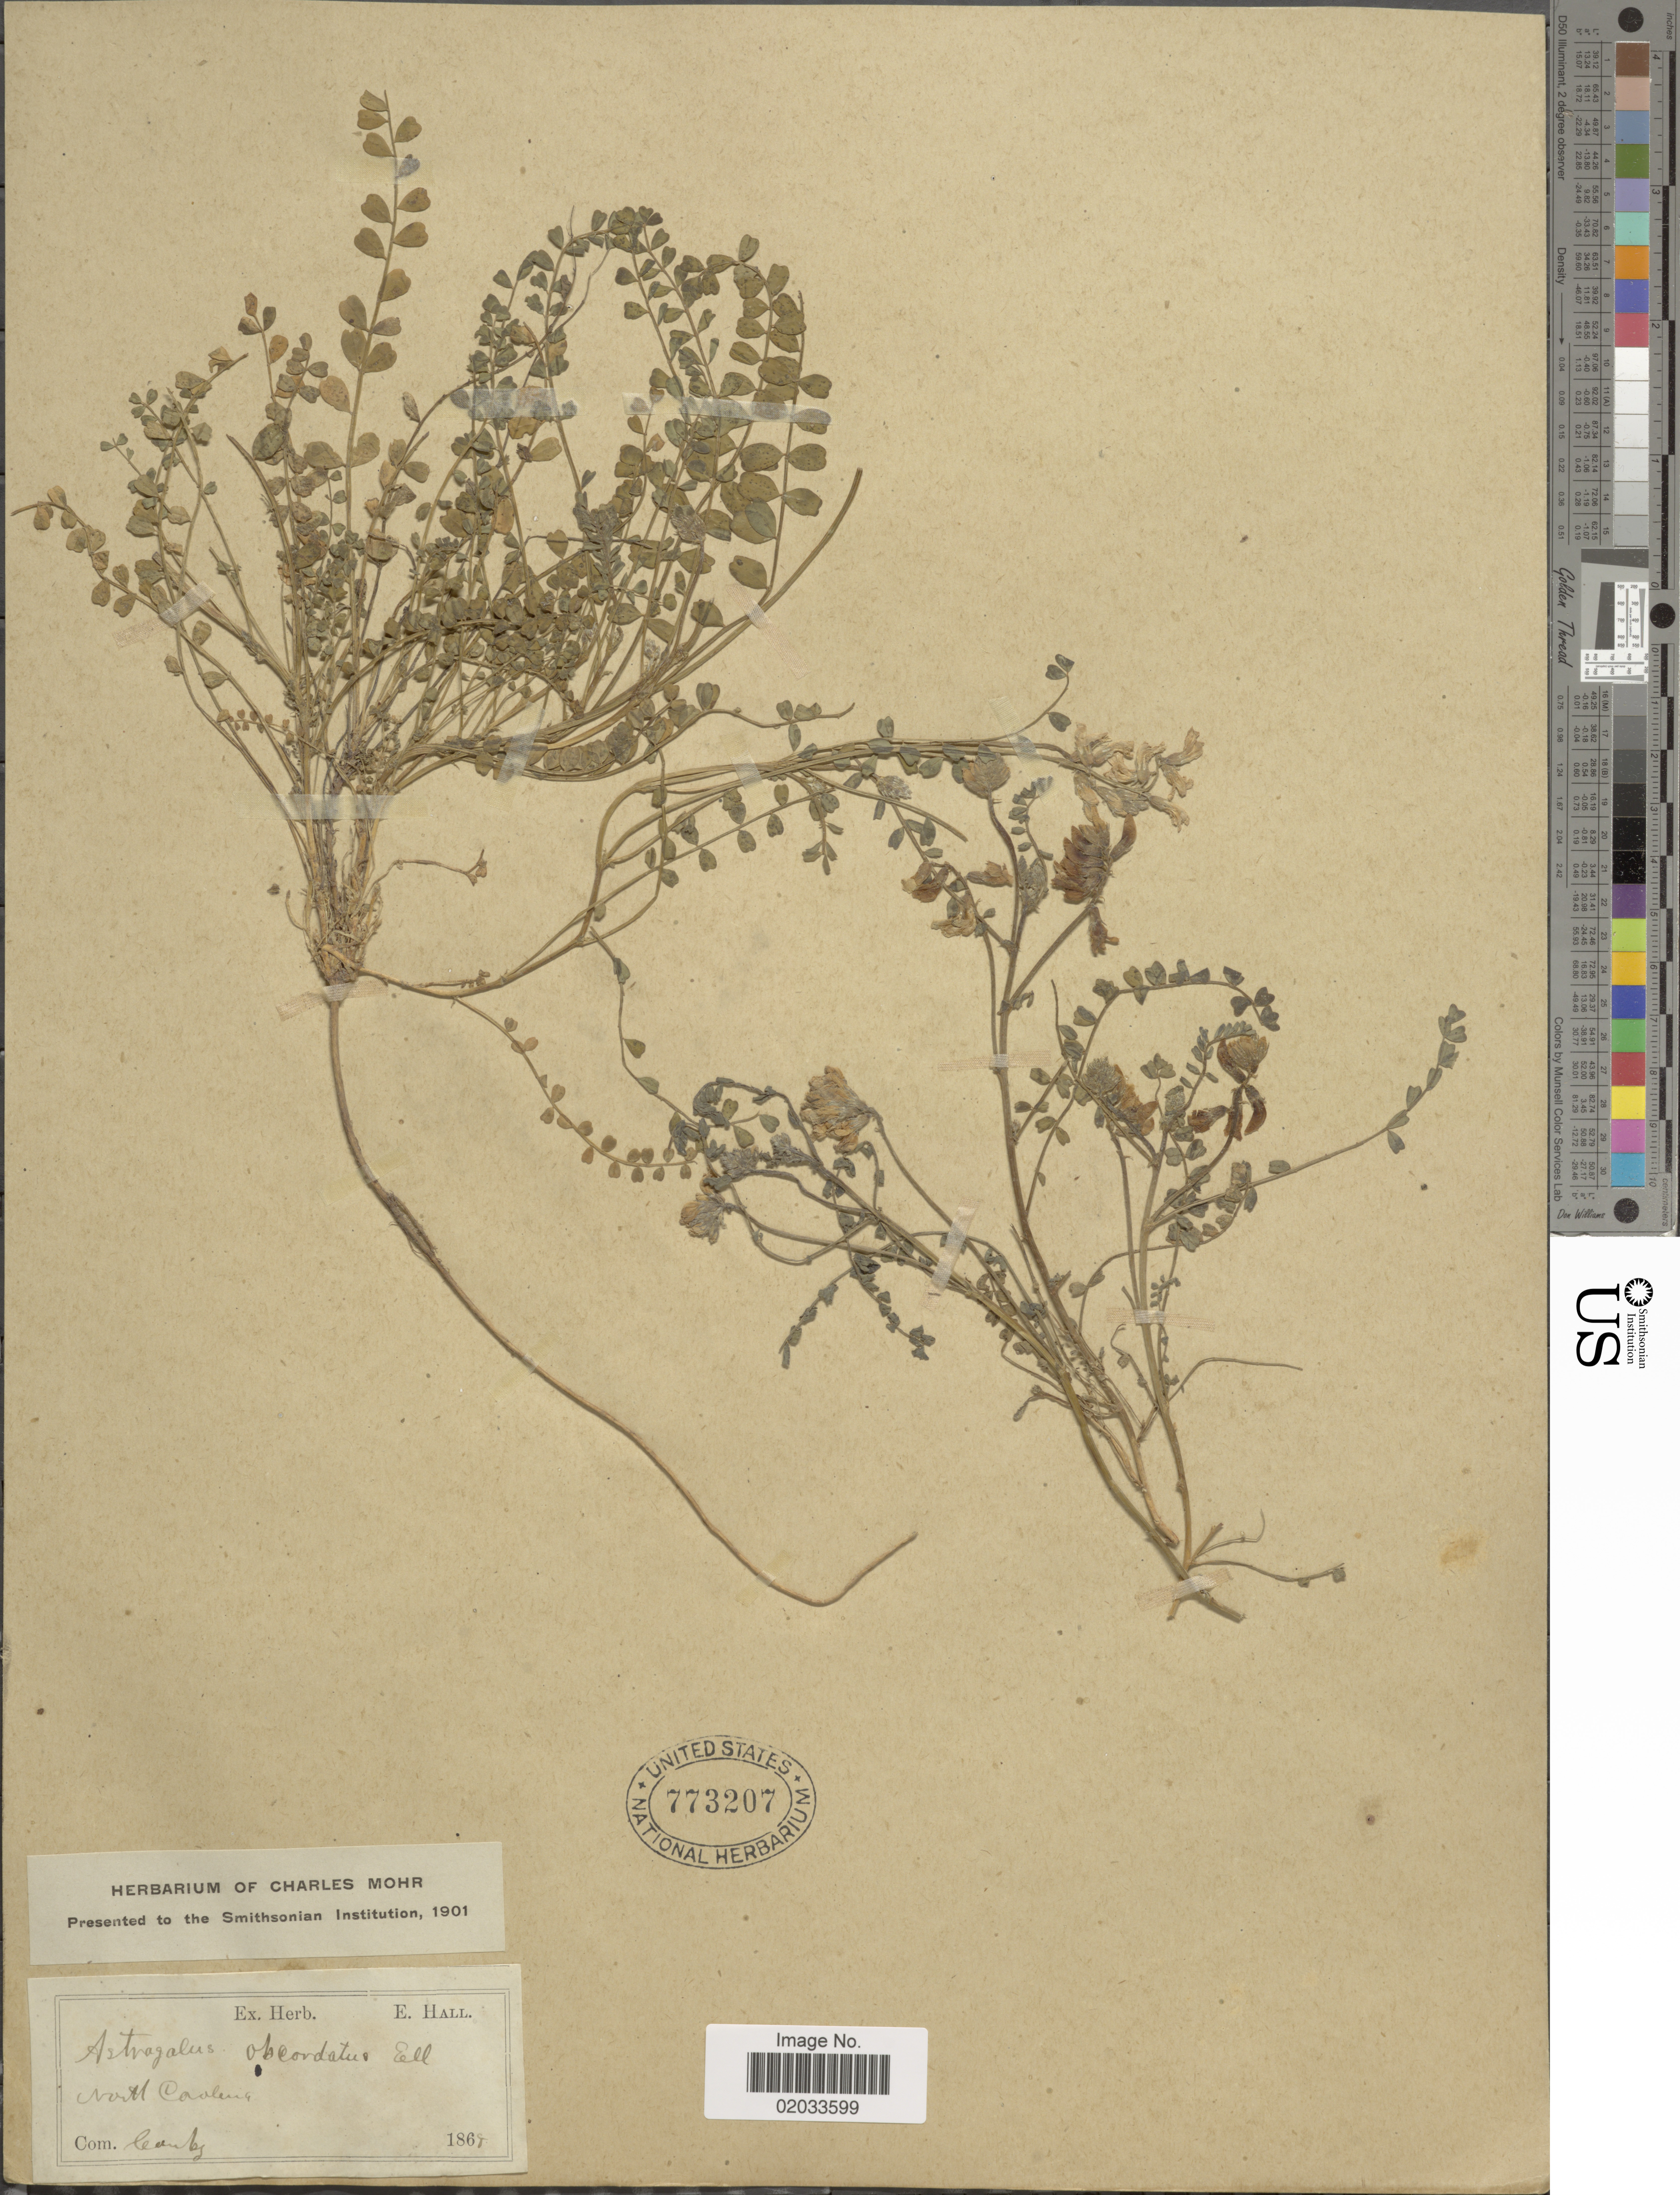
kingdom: Plantae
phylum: Tracheophyta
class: Magnoliopsida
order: Fabales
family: Fabaceae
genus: Astragalus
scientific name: Astragalus obcordatus Boiss., nom. illeg.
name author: Boiss.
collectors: E. Hall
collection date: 1868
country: United States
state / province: North Carolina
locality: North Carolina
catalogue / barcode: US 773207